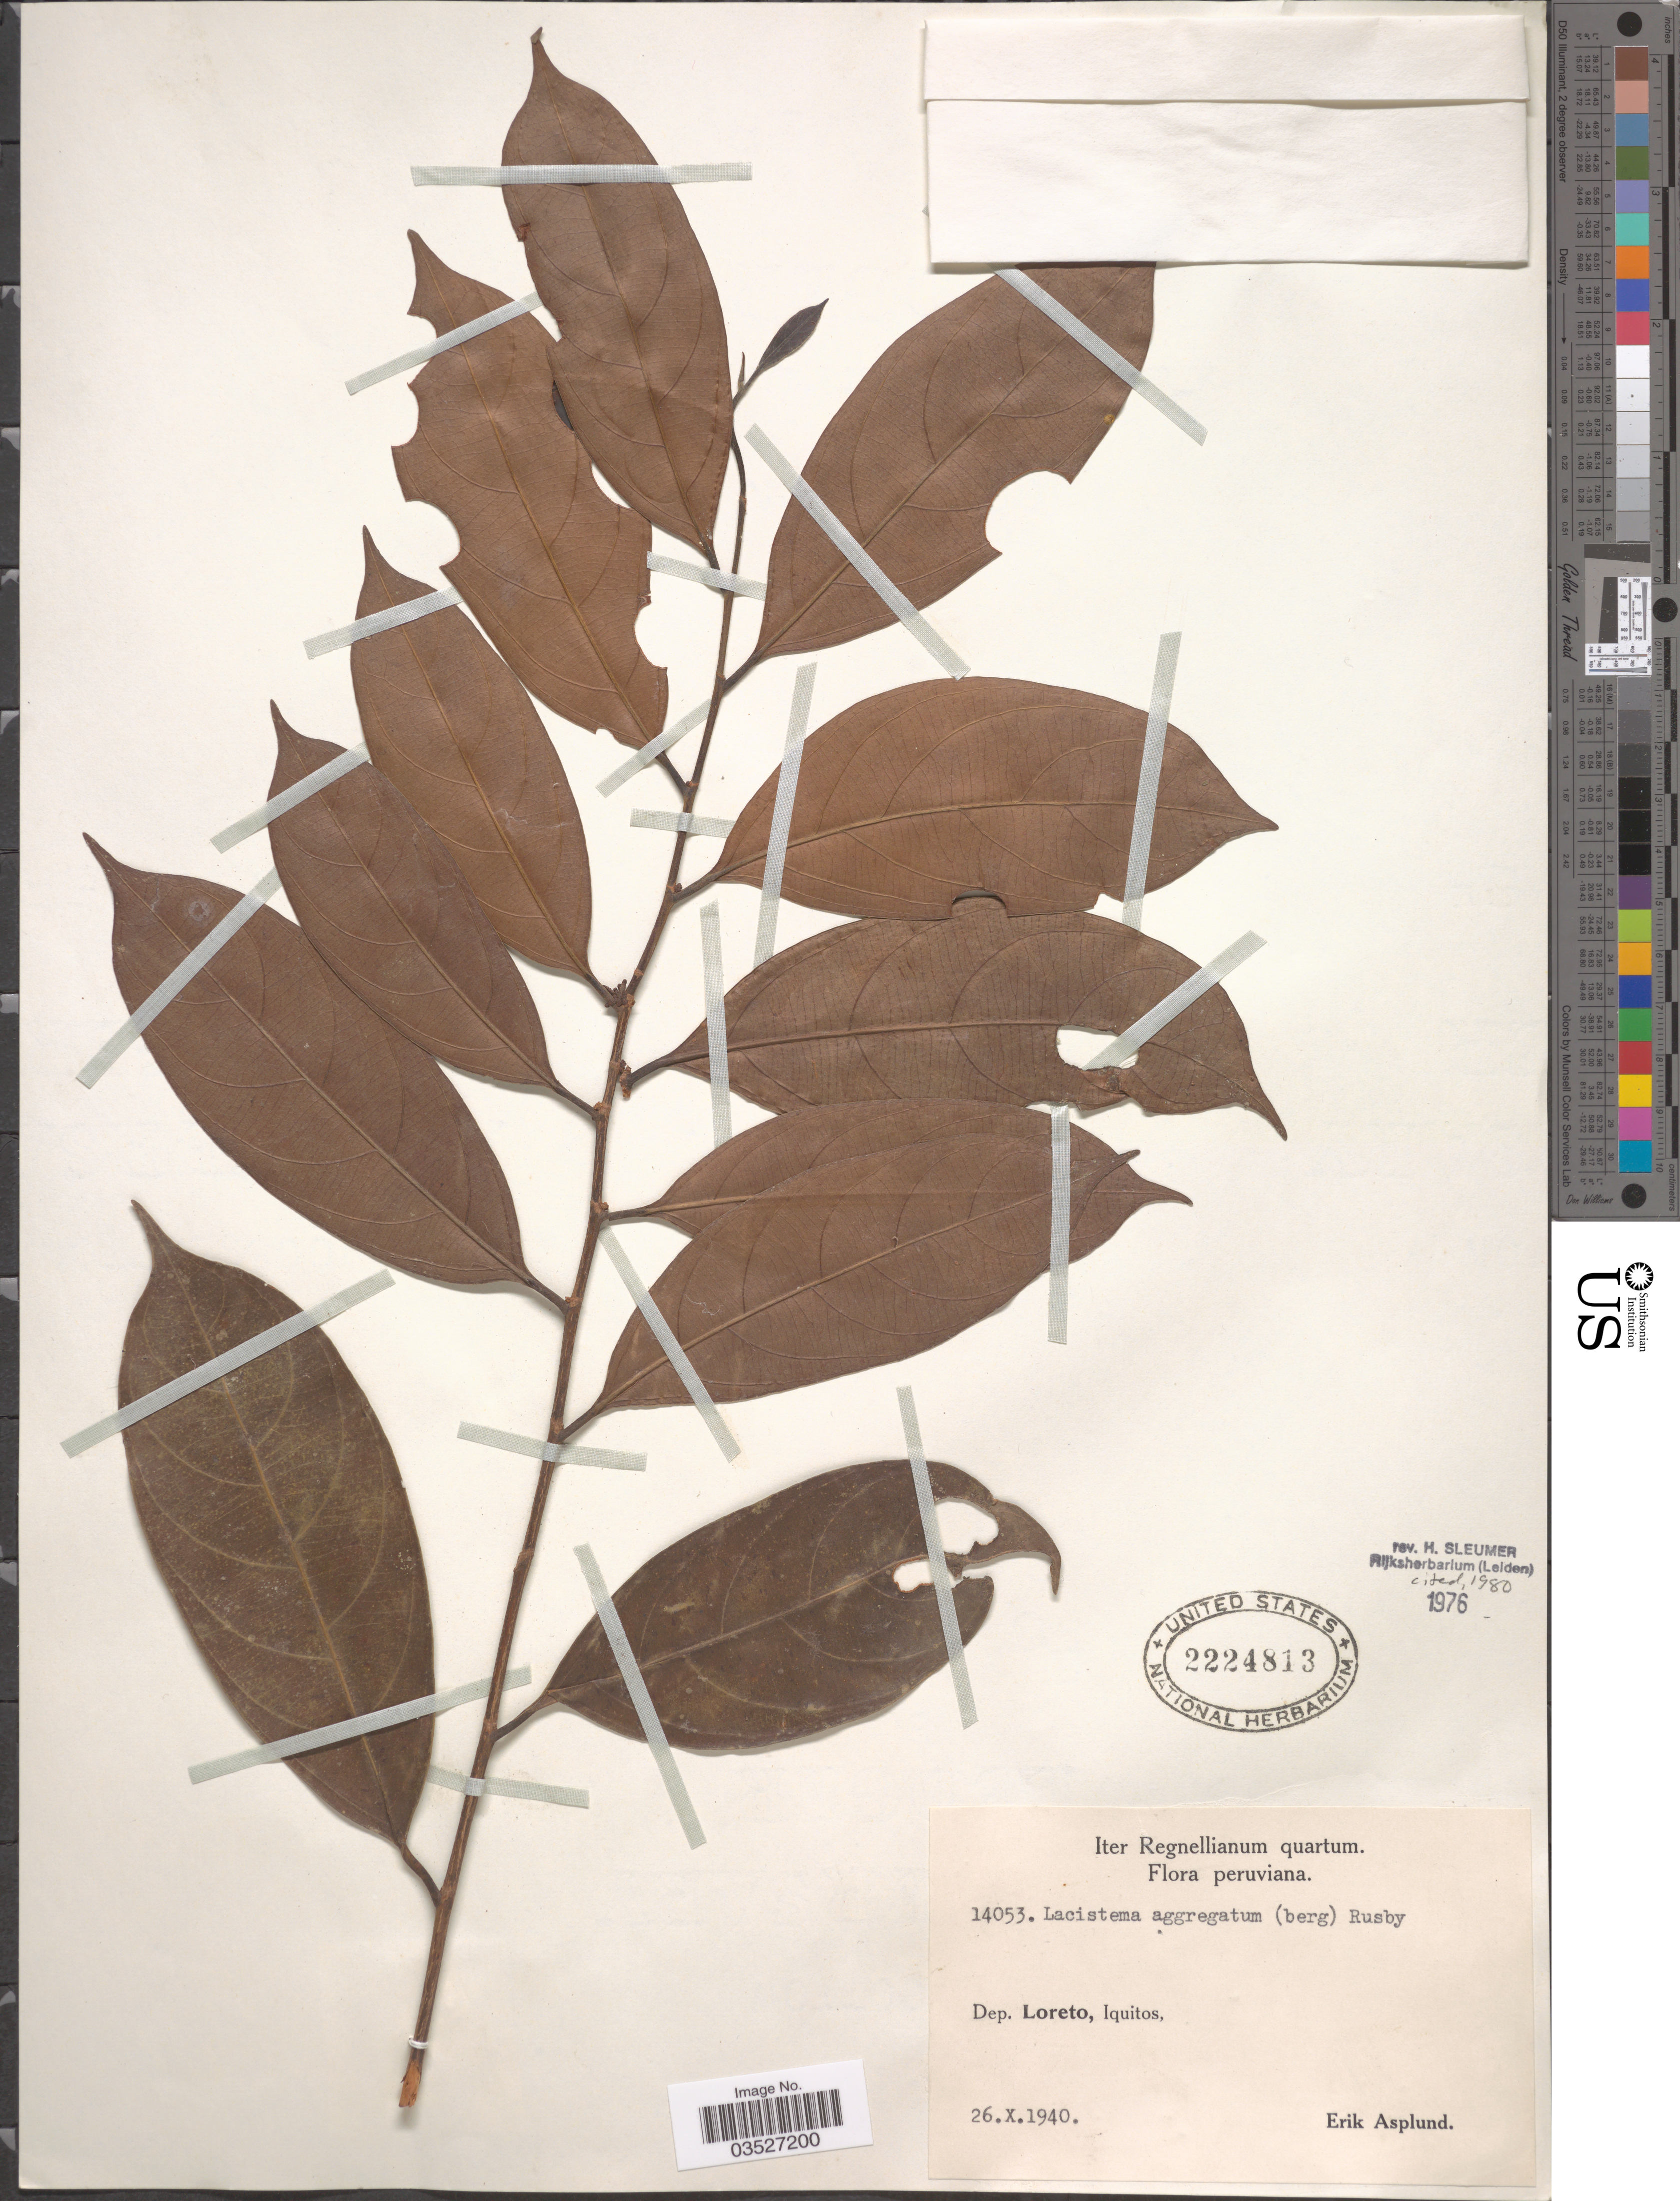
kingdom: Plantae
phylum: Tracheophyta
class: Magnoliopsida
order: Malpighiales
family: Lacistemataceae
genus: Lacistema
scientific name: Lacistema aggregatum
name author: (P.J. Bergius) Rusby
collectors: E. Asplund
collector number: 14053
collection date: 1940-10-26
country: Peru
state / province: Loreto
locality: Dep. Loreto, Iquitos.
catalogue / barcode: US 2224813